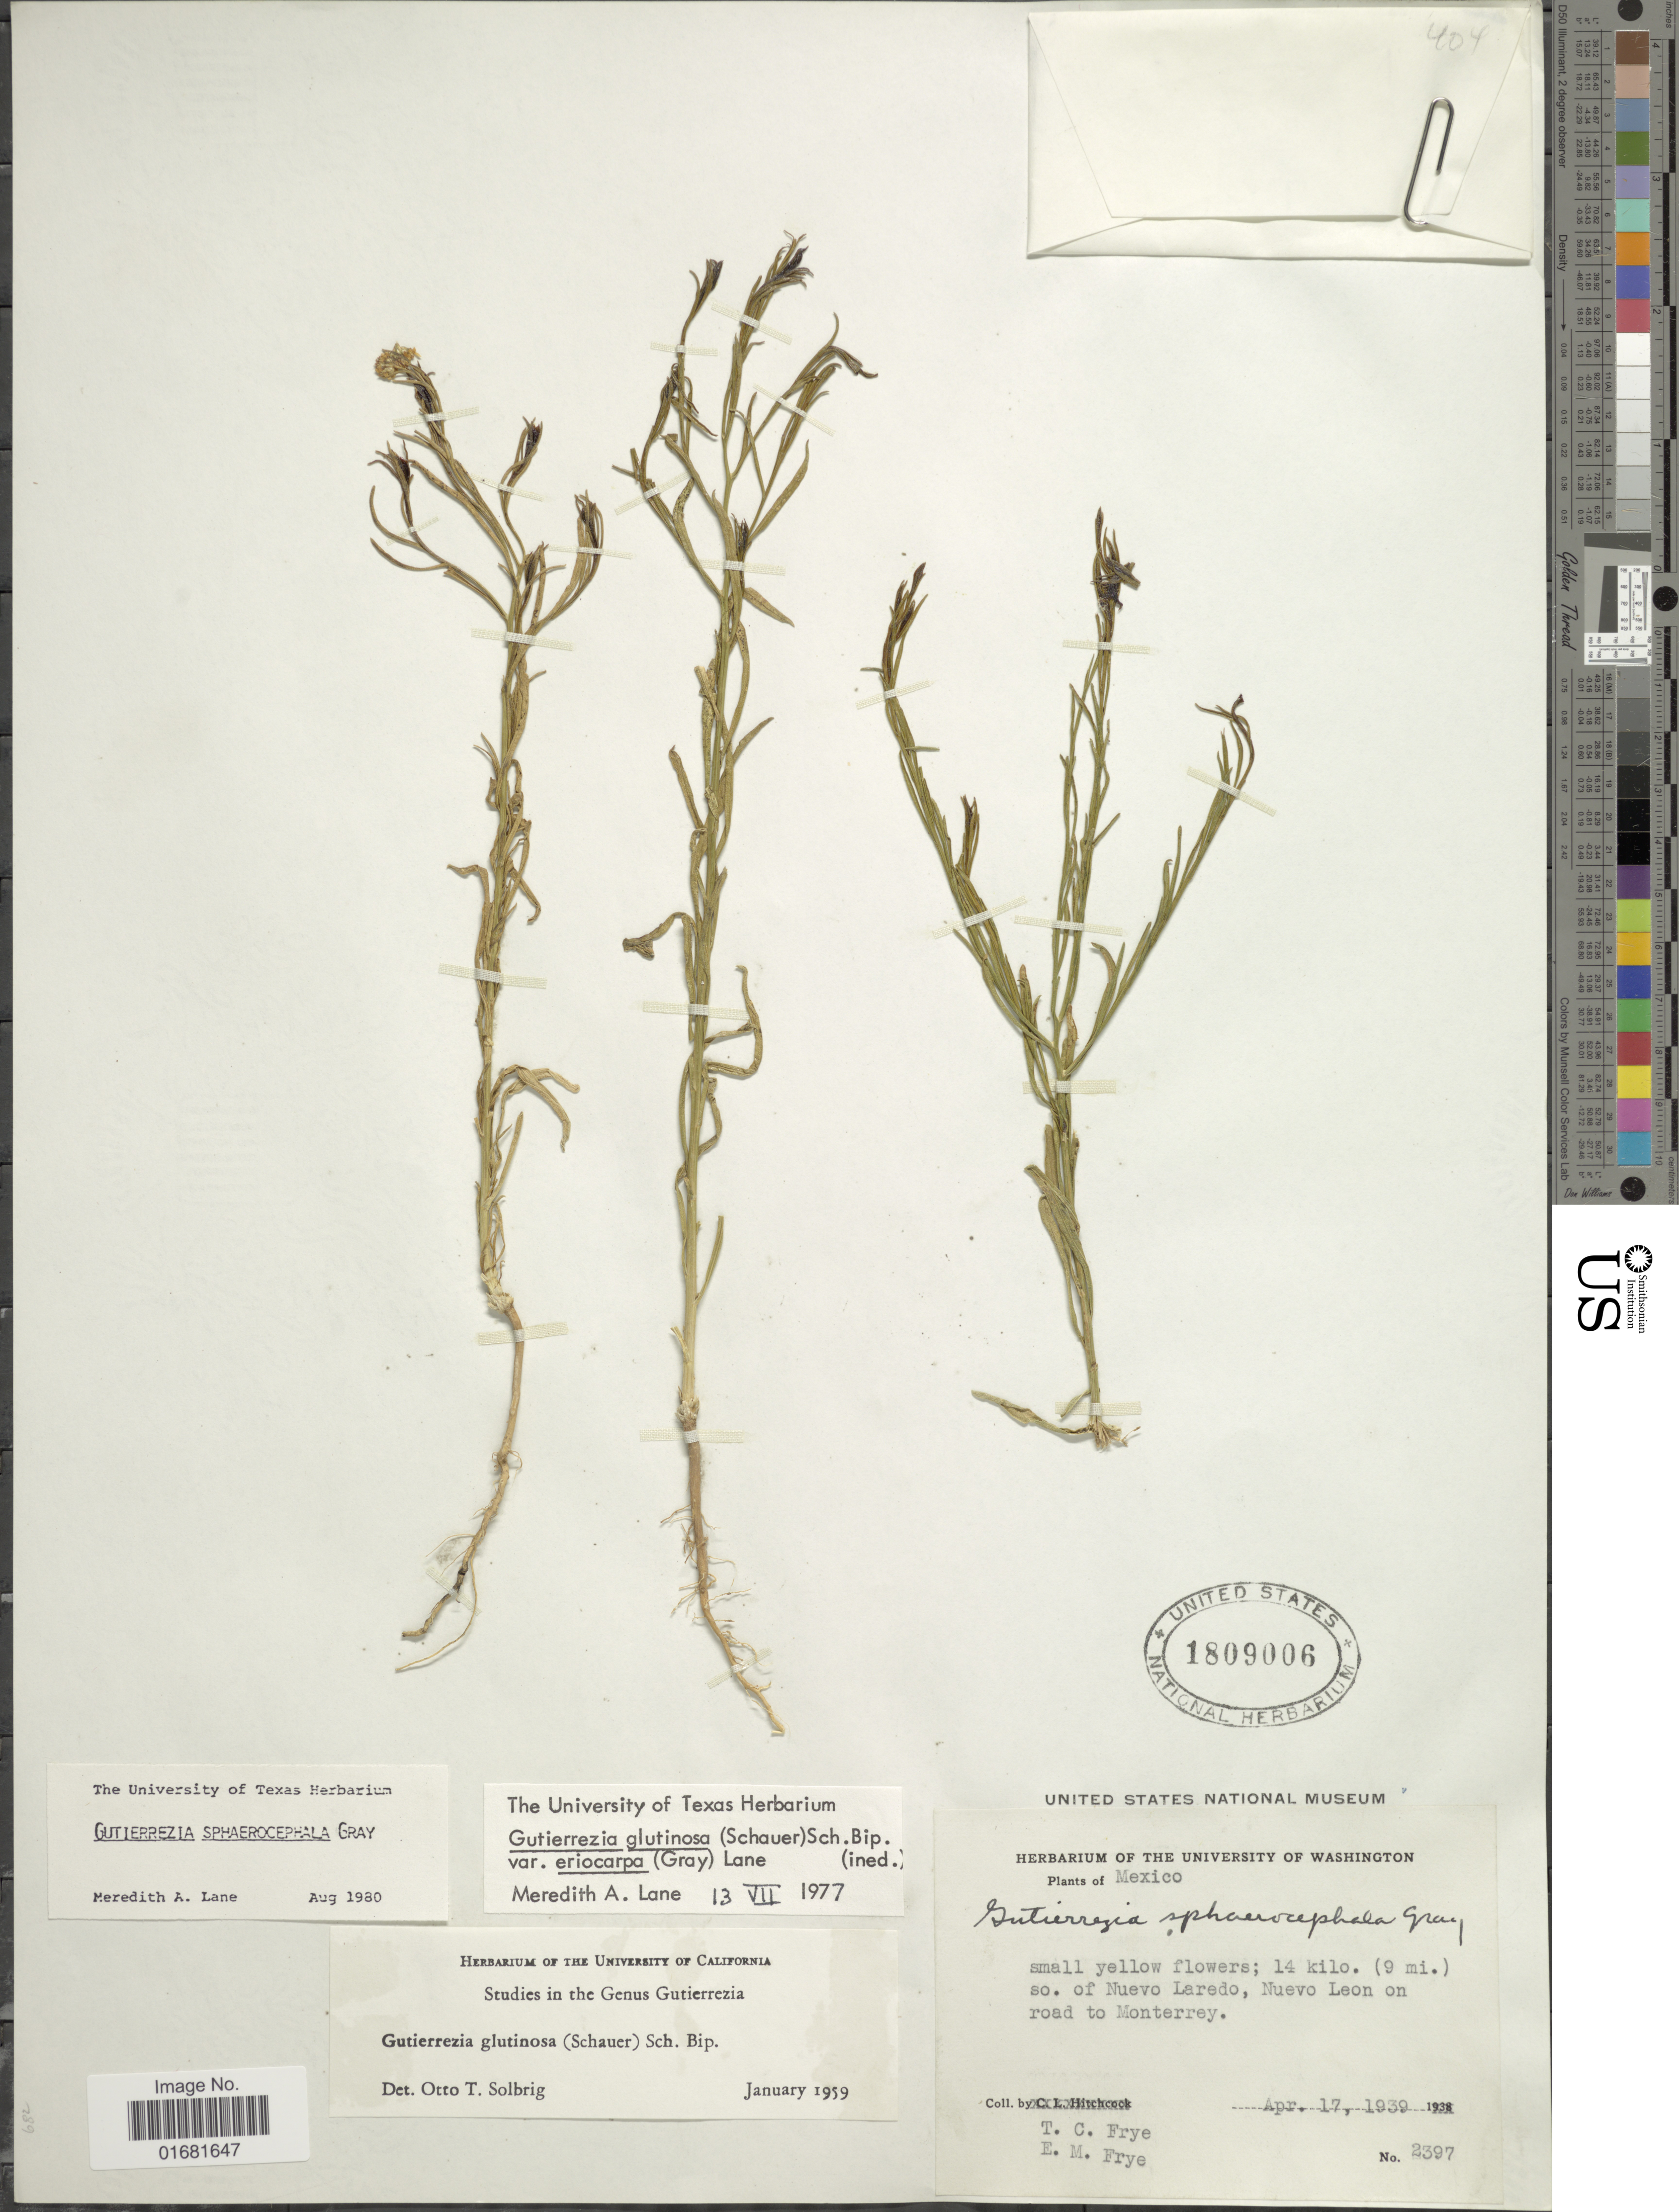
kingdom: Plantae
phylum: Tracheophyta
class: Magnoliopsida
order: Asterales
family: Asteraceae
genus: Gutierrezia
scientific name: Gutierrezia sphaerocephala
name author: A. Gray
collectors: T. C. Frye & E. Frye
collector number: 2397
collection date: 1939-04-17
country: Mexico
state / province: Nuevo León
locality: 14 kilo. (9 mi.) so. of Nuevo Laredo, Nuevo Leon on road to Monterrey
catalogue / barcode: US 1809006